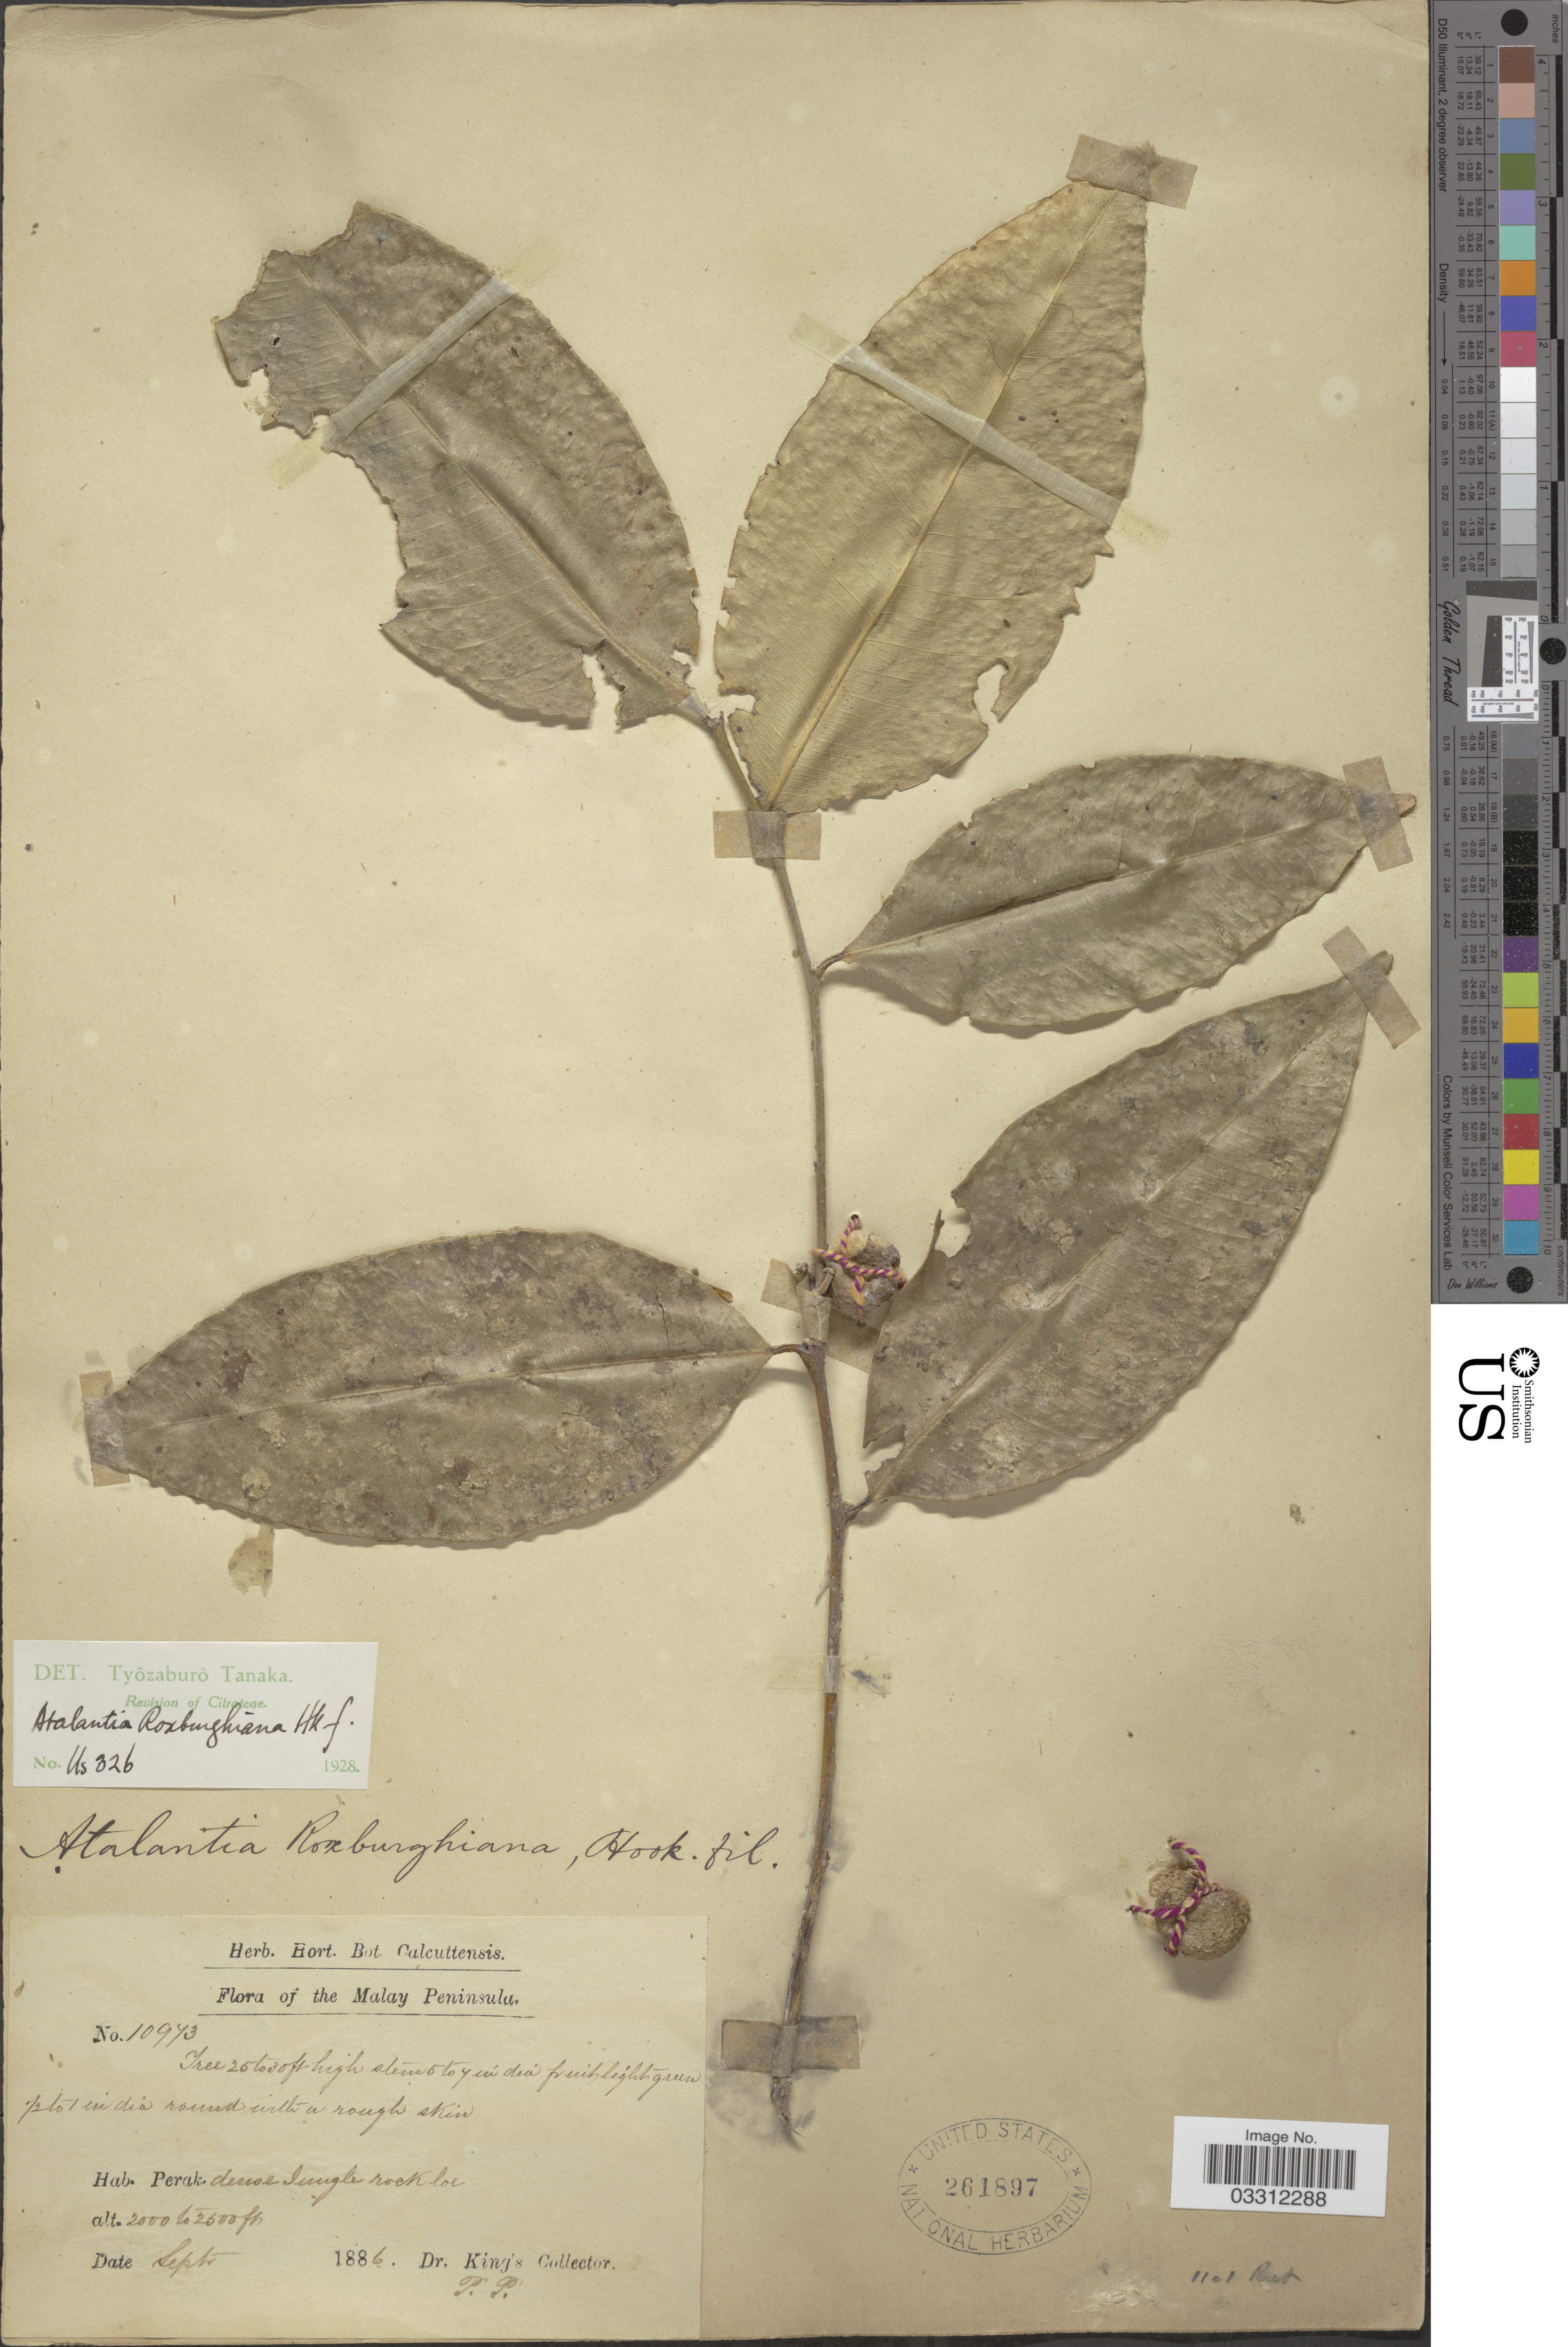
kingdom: Plantae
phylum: Tracheophyta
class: Magnoliopsida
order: Sapindales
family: Rutaceae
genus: Atalantia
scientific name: Atalantia roxburghii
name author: Oliv.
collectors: Dr. King's collector & P. P.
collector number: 10973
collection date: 1886-09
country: Malaysia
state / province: Perak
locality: Malay Peninsula.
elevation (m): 610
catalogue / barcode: US 261897